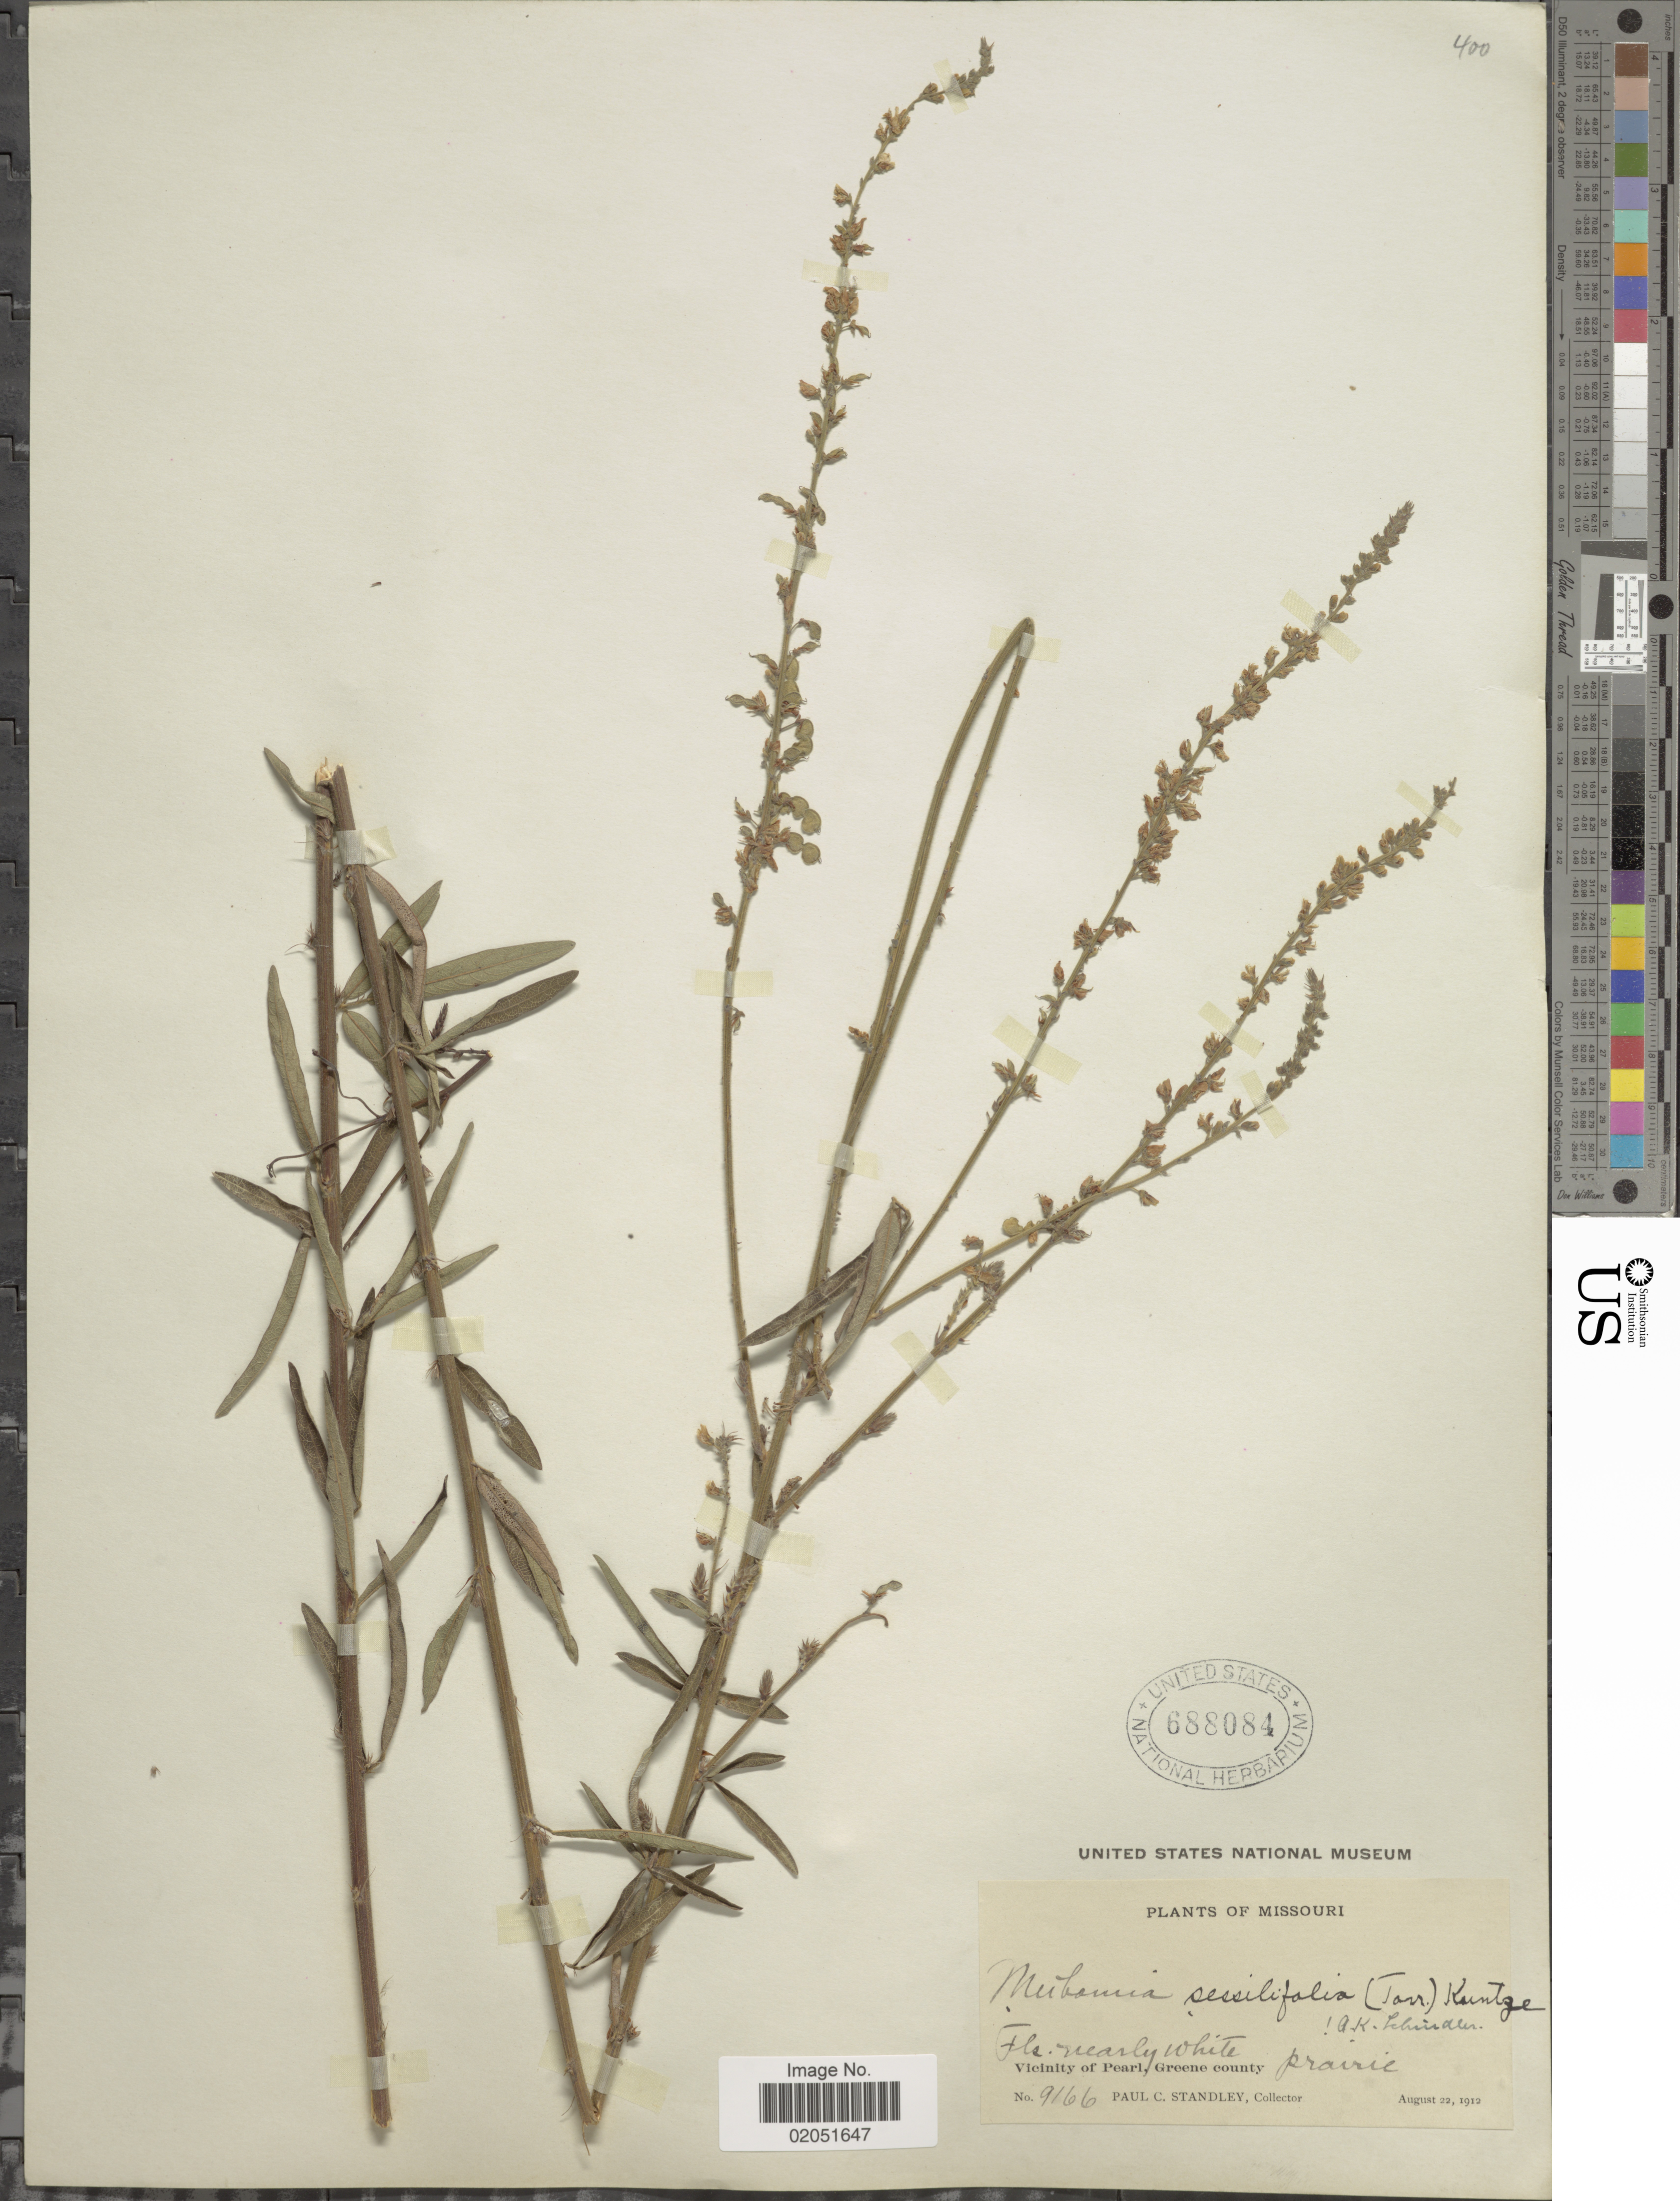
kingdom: Plantae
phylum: Tracheophyta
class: Magnoliopsida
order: Fabales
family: Fabaceae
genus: Desmodium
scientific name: Desmodium sessilifolium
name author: Torr. & A. Gray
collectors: P. C. Standley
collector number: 9166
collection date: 1912-08-22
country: United States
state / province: Missouri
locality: Vicinity of Pearl, Greene County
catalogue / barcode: US 688084